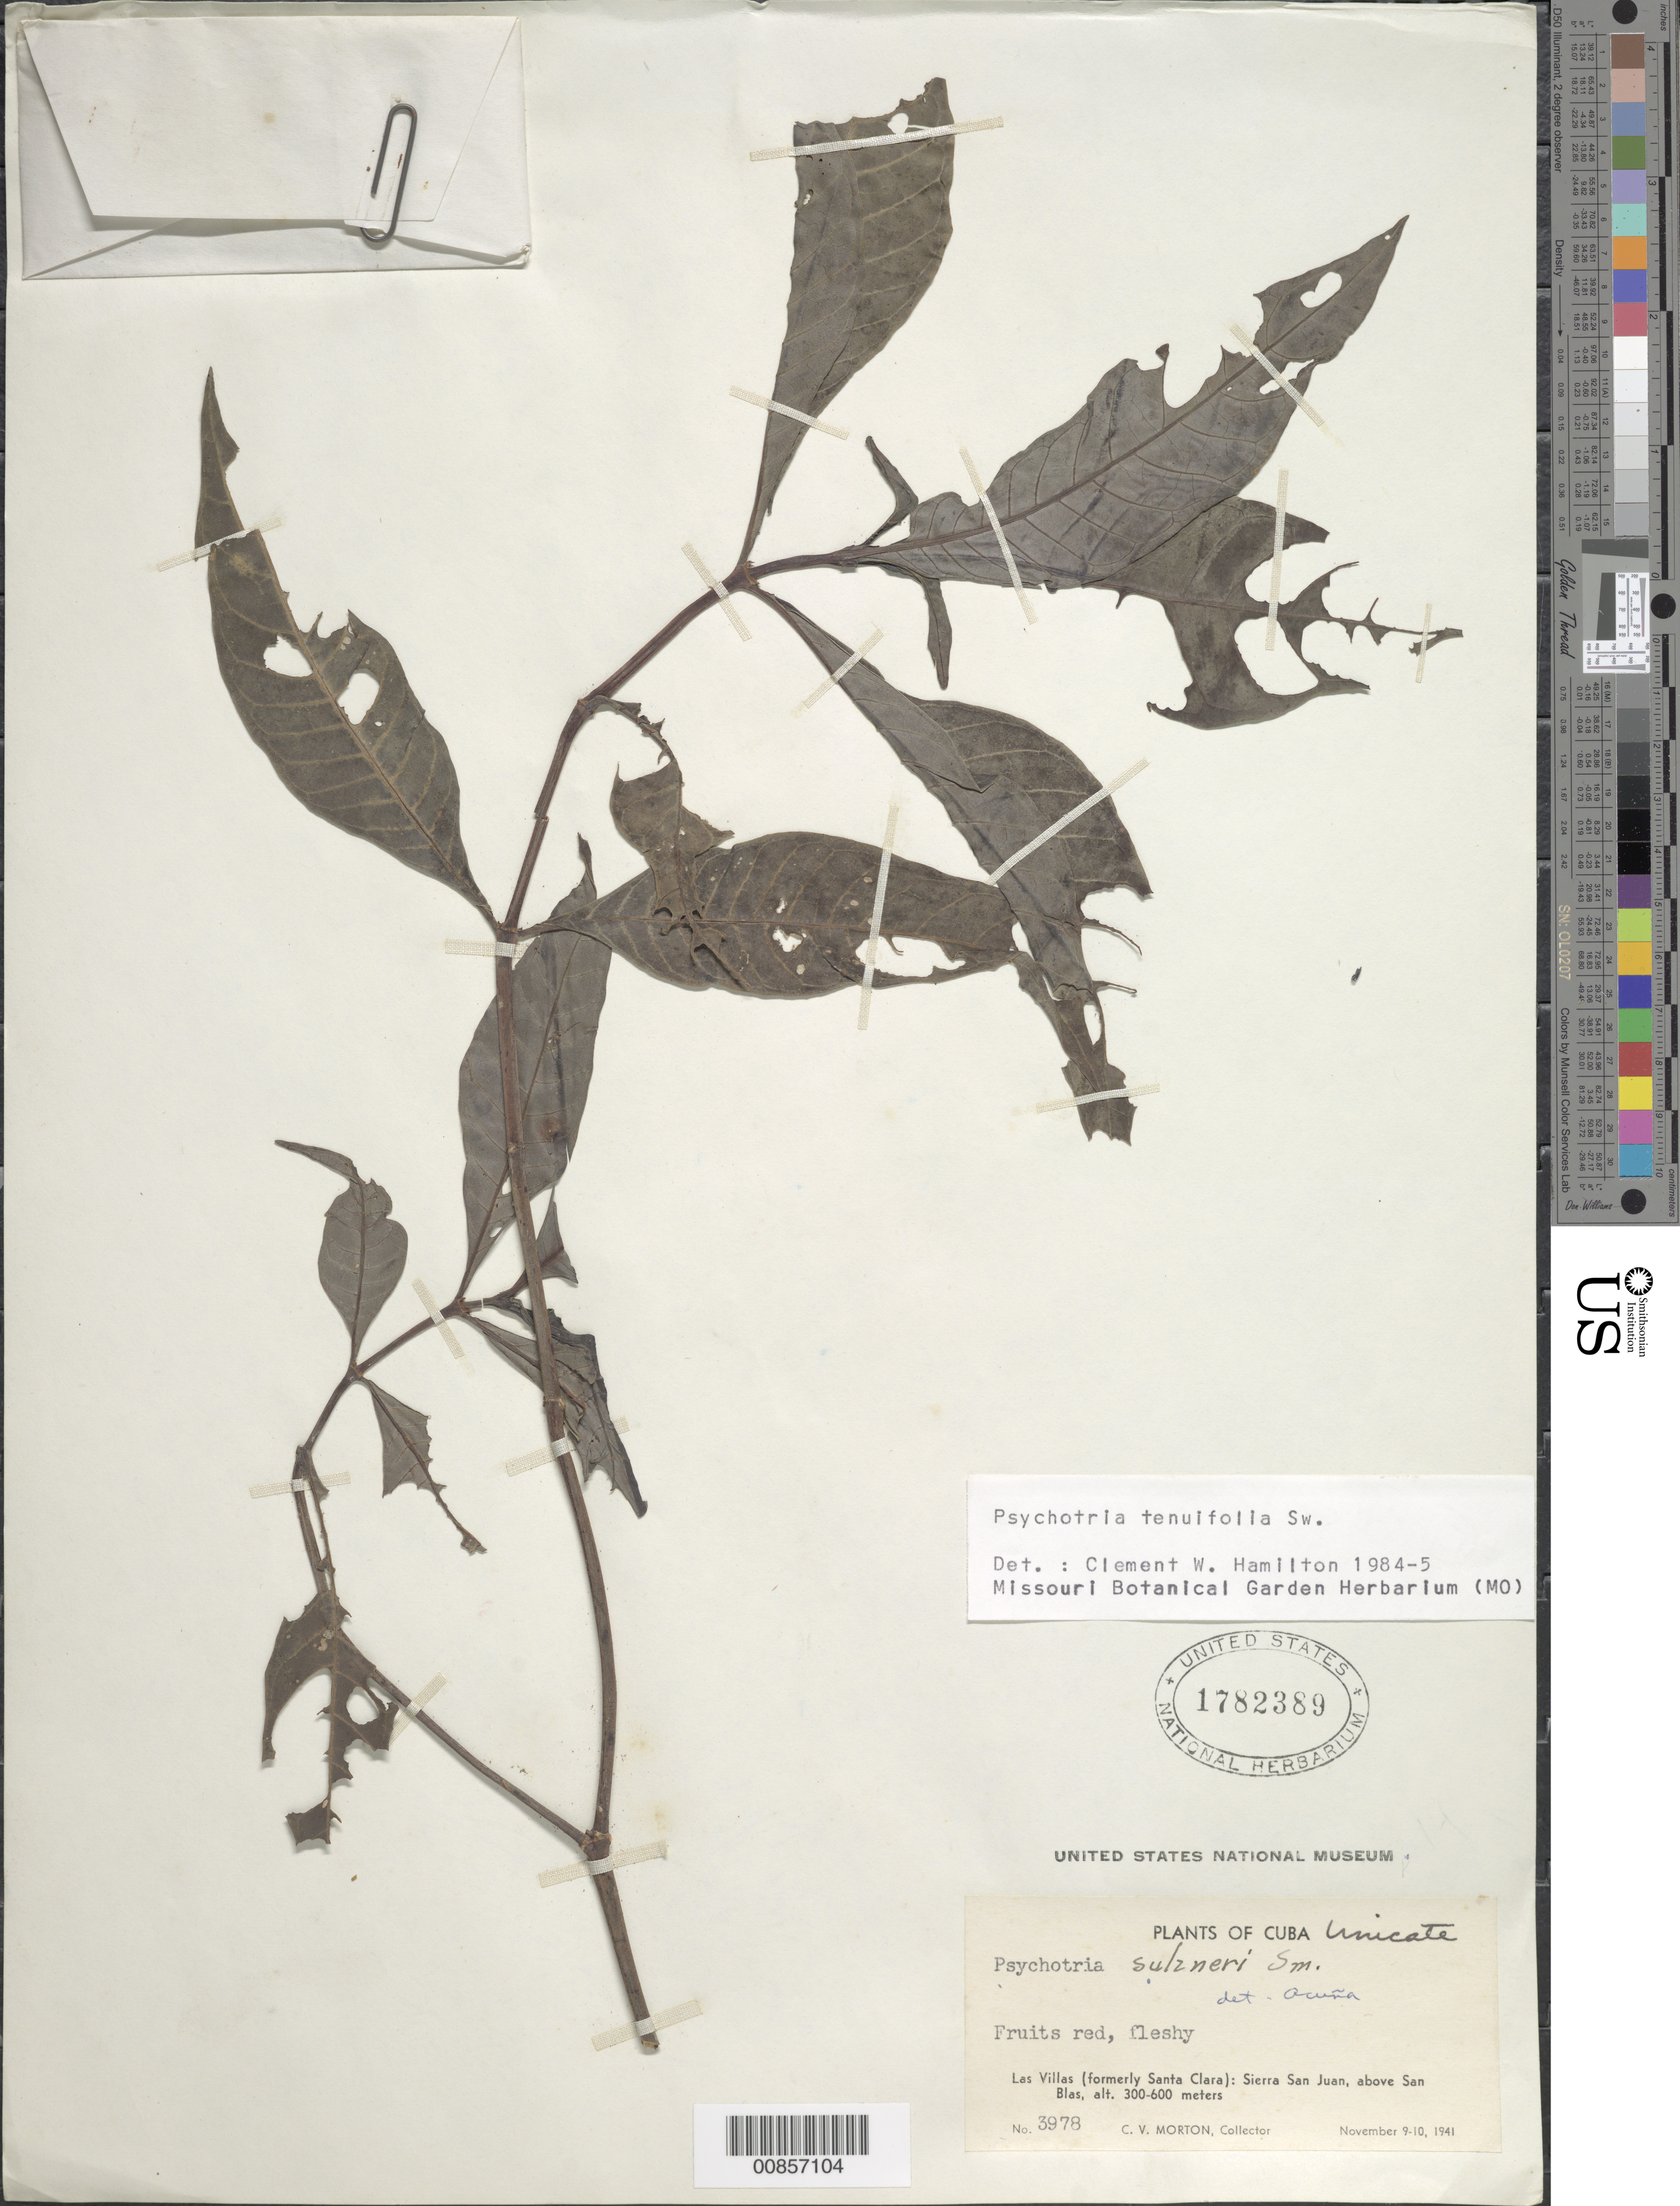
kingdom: Plantae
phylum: Tracheophyta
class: Magnoliopsida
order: Gentianales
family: Rubiaceae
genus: Psychotria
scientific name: Psychotria tenuifolia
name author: Sw.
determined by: Hamilton, C. W.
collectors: C. V. Morton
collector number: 3978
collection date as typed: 09 Nov 1941 to 10 Nov 1941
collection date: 1941-11-09/1941-11-10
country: Cuba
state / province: Las Villas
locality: Sierra San Juan, above San Blas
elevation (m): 300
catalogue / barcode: US 1782389